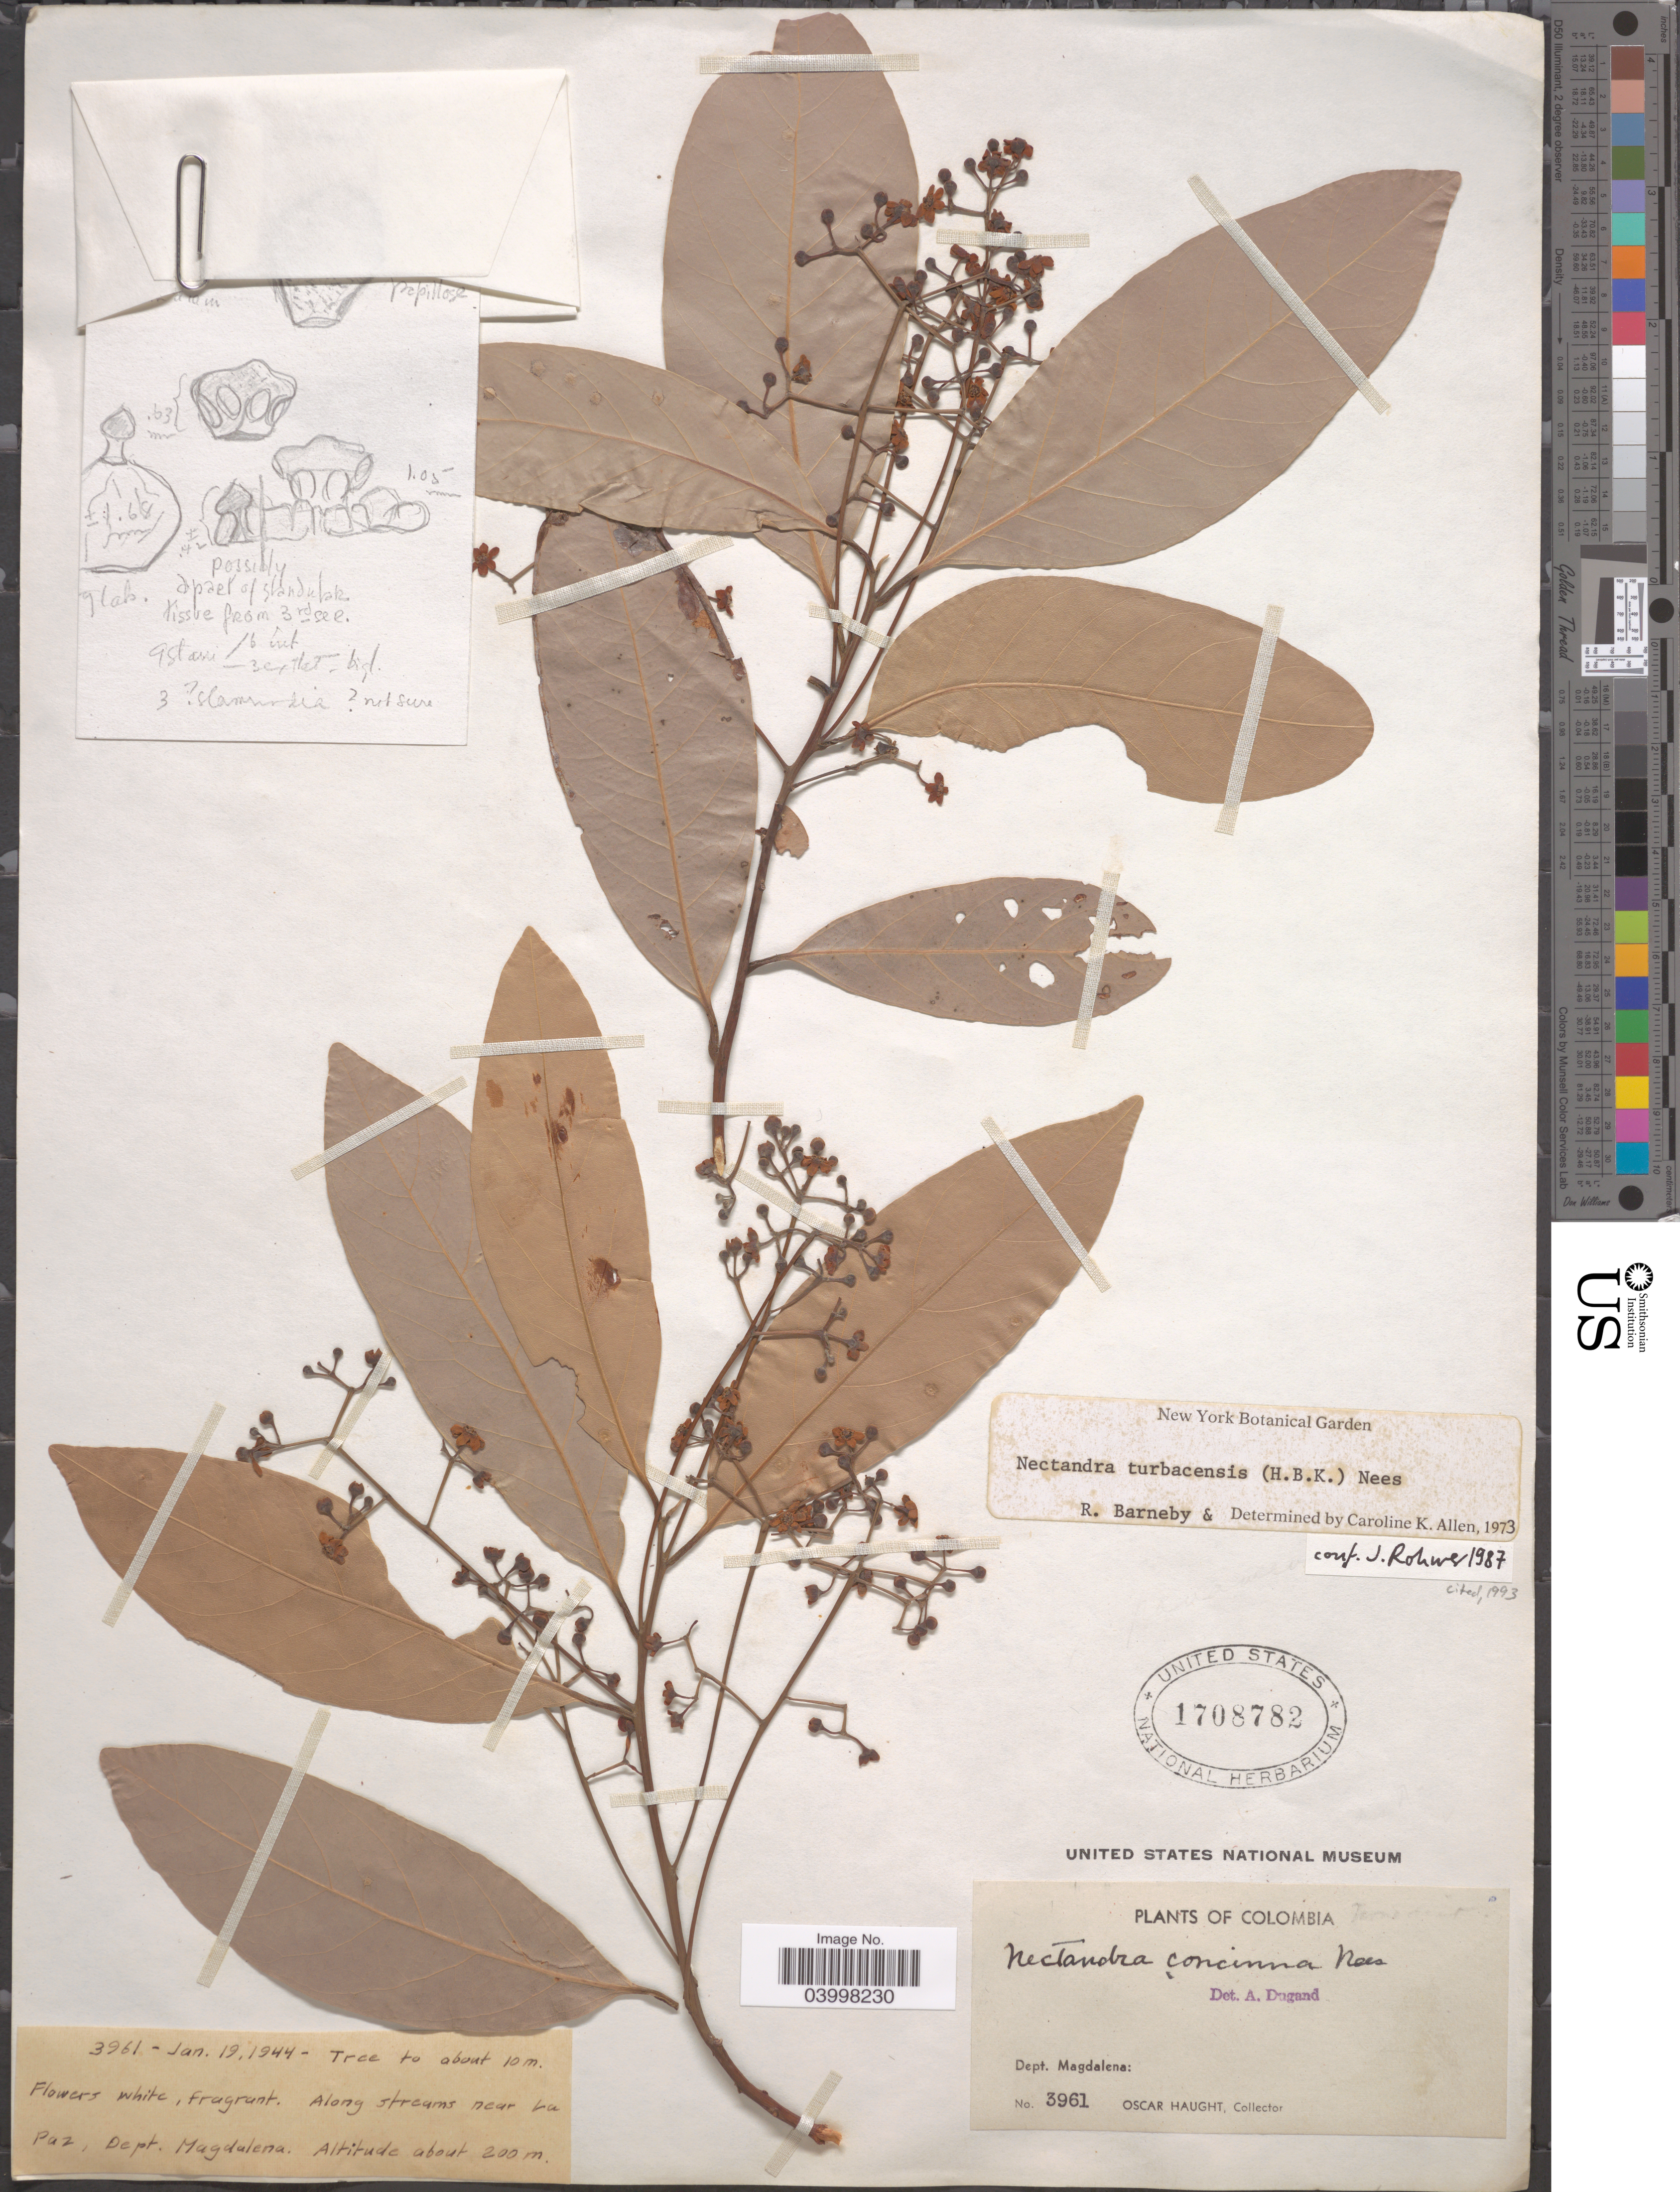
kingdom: Plantae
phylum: Tracheophyta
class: Magnoliopsida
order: Laurales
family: Lauraceae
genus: Nectandra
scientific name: Nectandra turbacensis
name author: (Kunth) Nees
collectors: O. L. Haught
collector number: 3961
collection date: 1944-01-19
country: Colombia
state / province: Magdalena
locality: Along streams near La Paz, Dept. Magdalena.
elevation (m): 200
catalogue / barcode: US 1708782